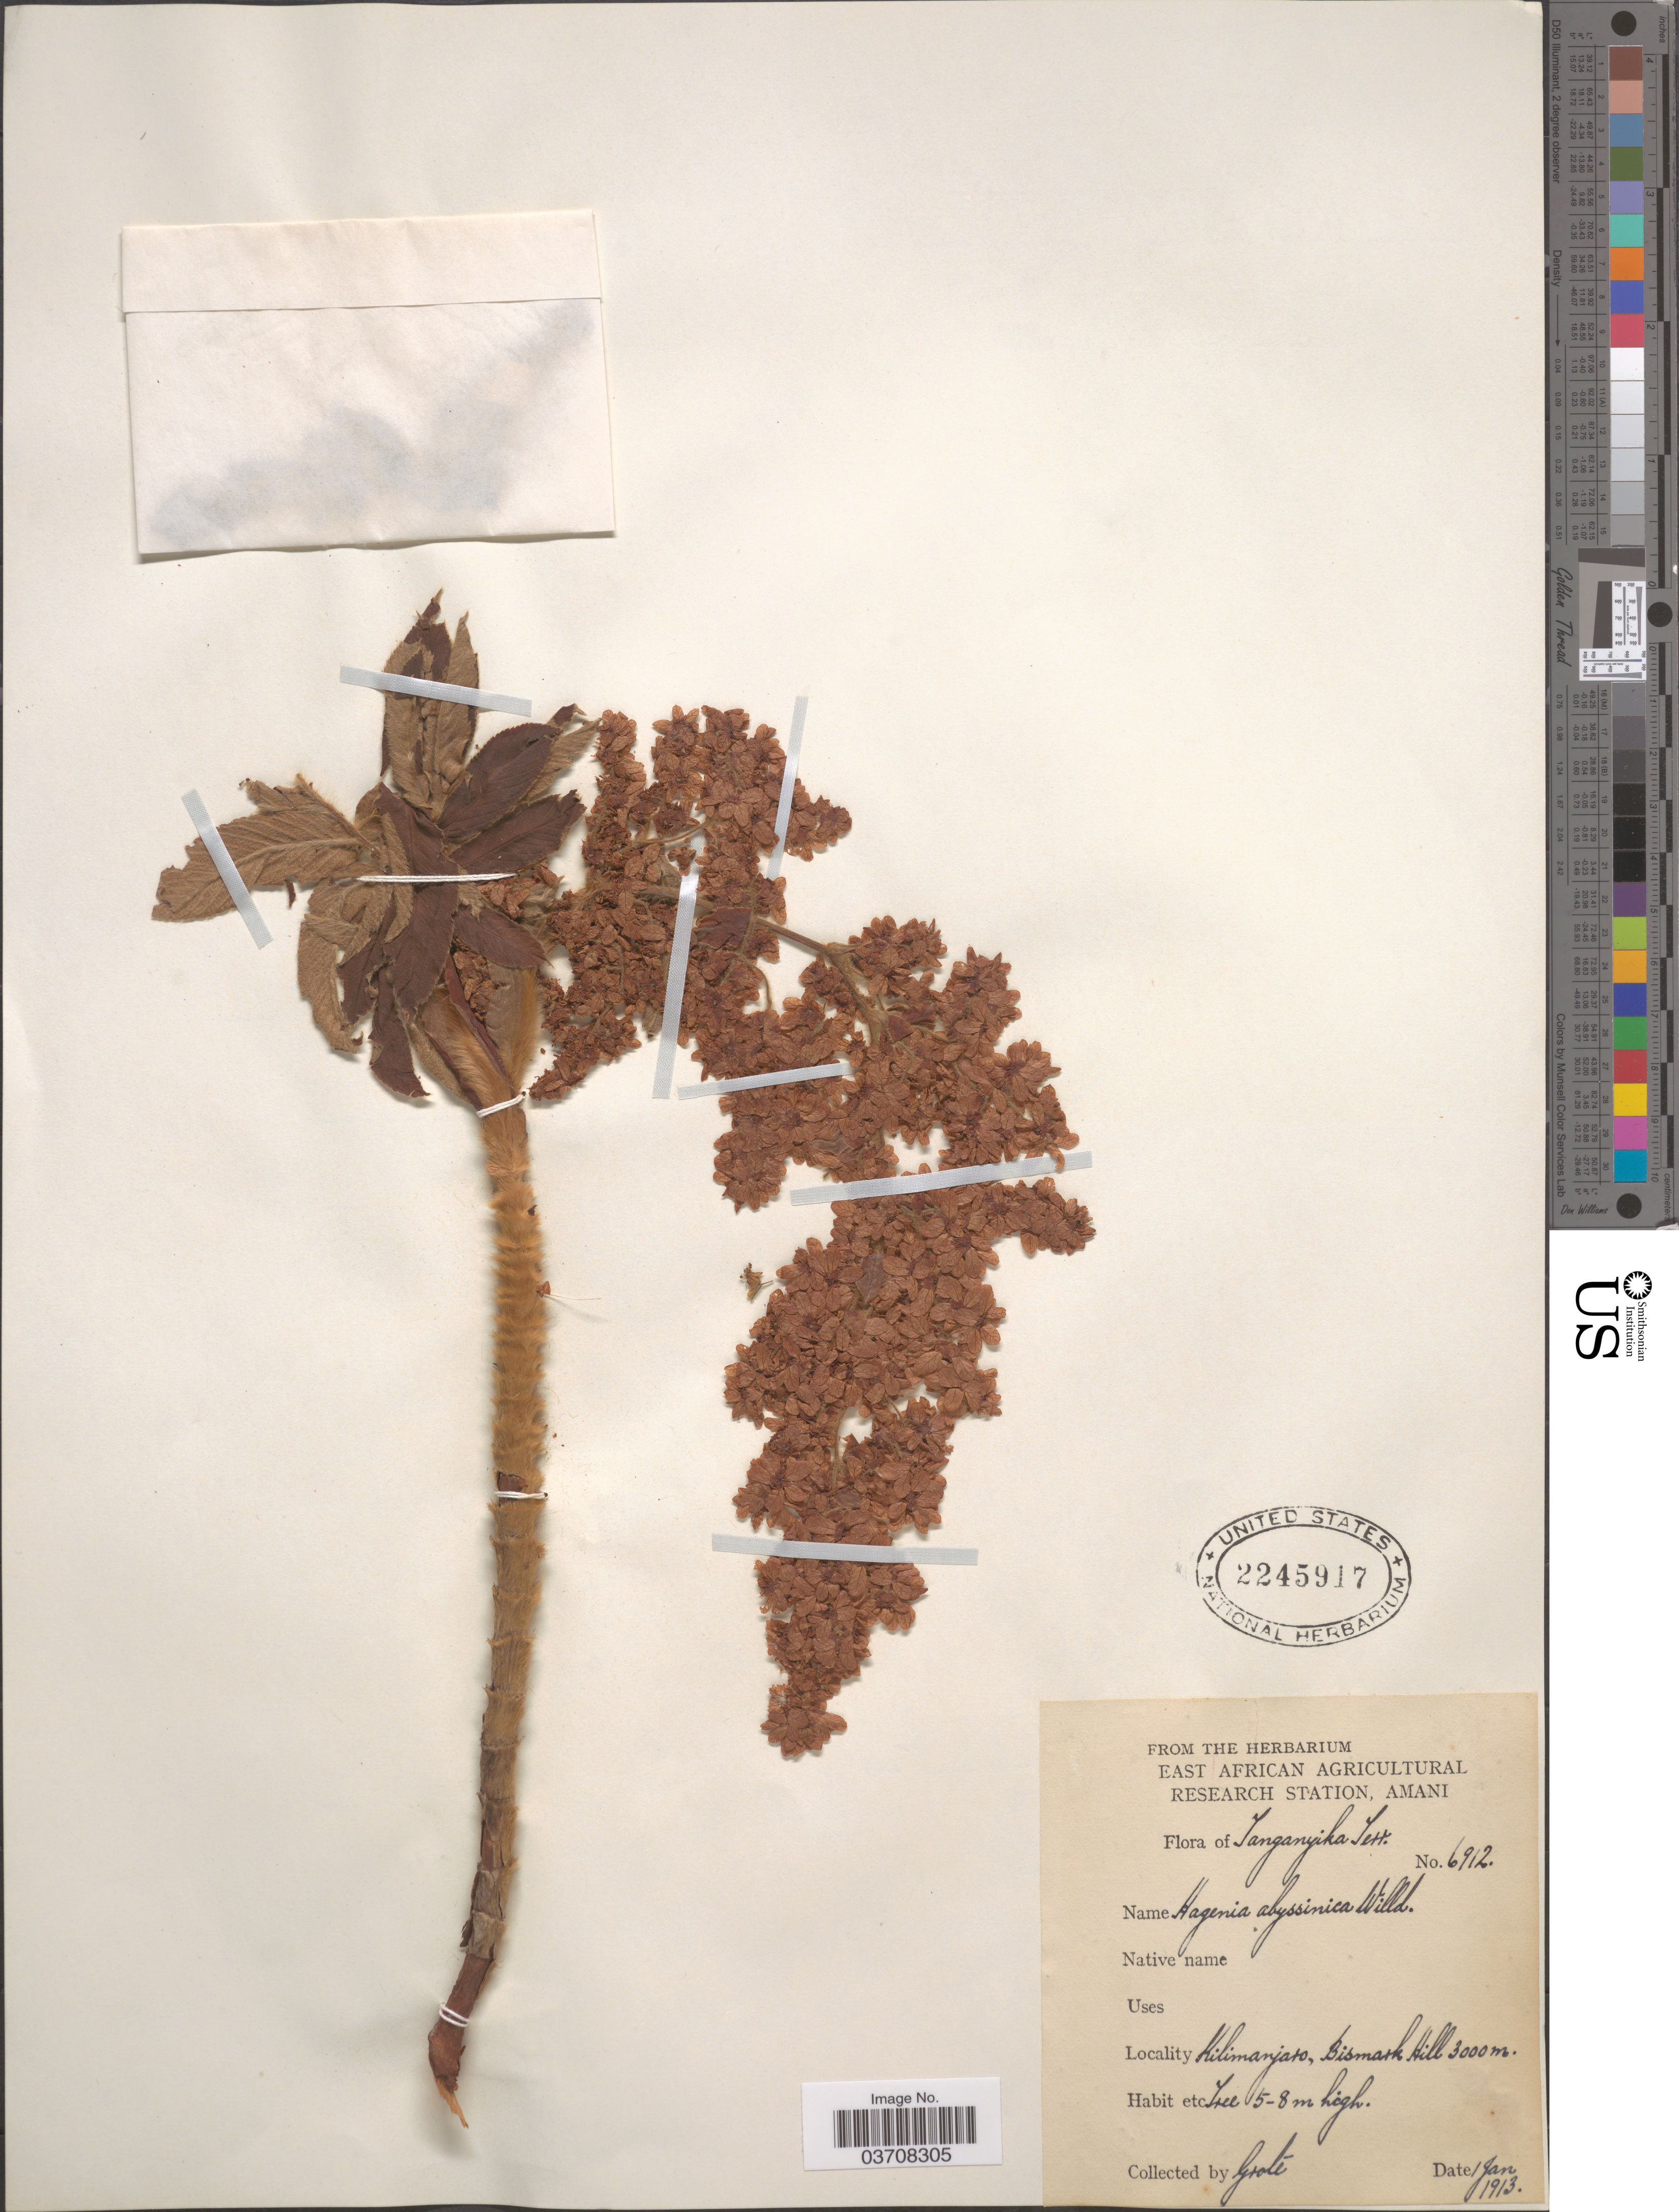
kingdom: Plantae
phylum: Tracheophyta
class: Magnoliopsida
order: Rosales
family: Rosaceae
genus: Hagenia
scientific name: Hagenia abyssinica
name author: (Bruce) J.F. Gmel.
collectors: -. Grote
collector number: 6912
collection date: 1913-01-01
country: Tanzania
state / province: Kilimanjaro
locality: Tanganyika Terr. Kilimanjaro, Bismark Hill.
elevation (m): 3000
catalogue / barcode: US 2245917